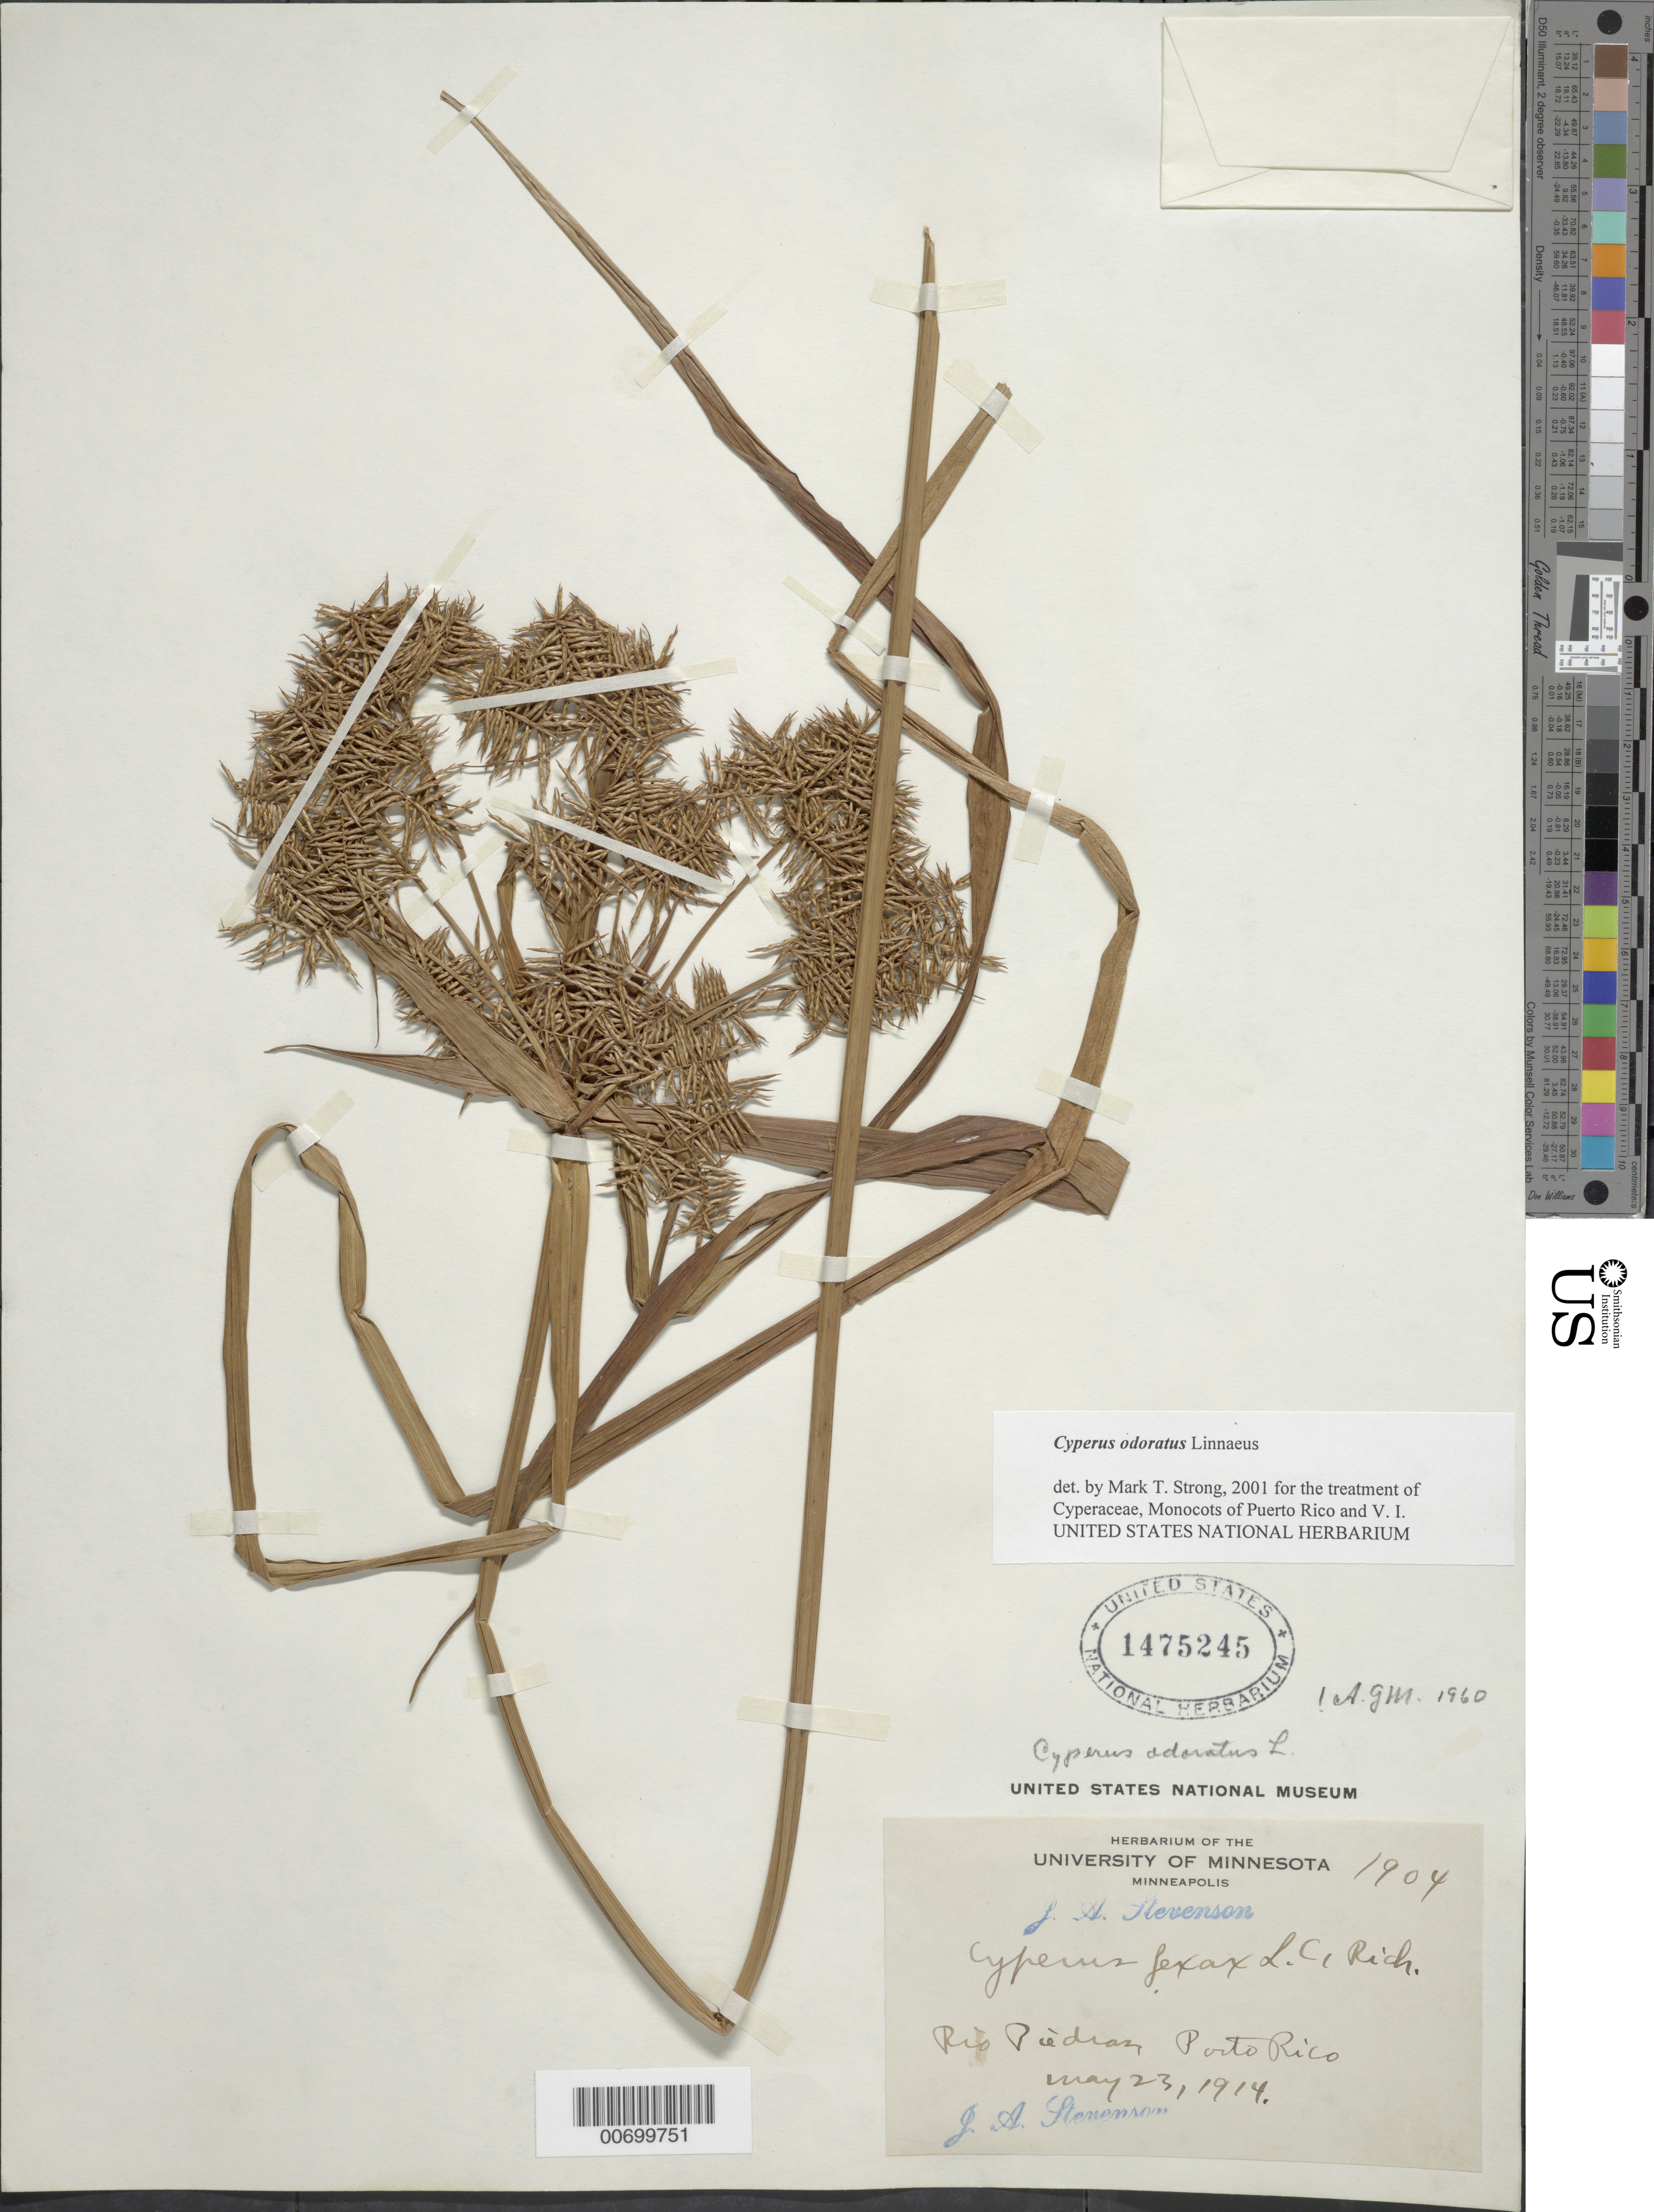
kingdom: Plantae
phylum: Tracheophyta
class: Liliopsida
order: Poales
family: Cyperaceae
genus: Cyperus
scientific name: Cyperus odoratus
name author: L.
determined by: Strong, M. T., (US), Smithsonian Institution - National Museum of Natural History (UNITED STATES)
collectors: J. Stevenson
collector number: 1904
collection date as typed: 23 May 1914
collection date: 1914-05-23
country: Puerto Rico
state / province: San Juan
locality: Rio Piedras.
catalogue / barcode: US 1475245